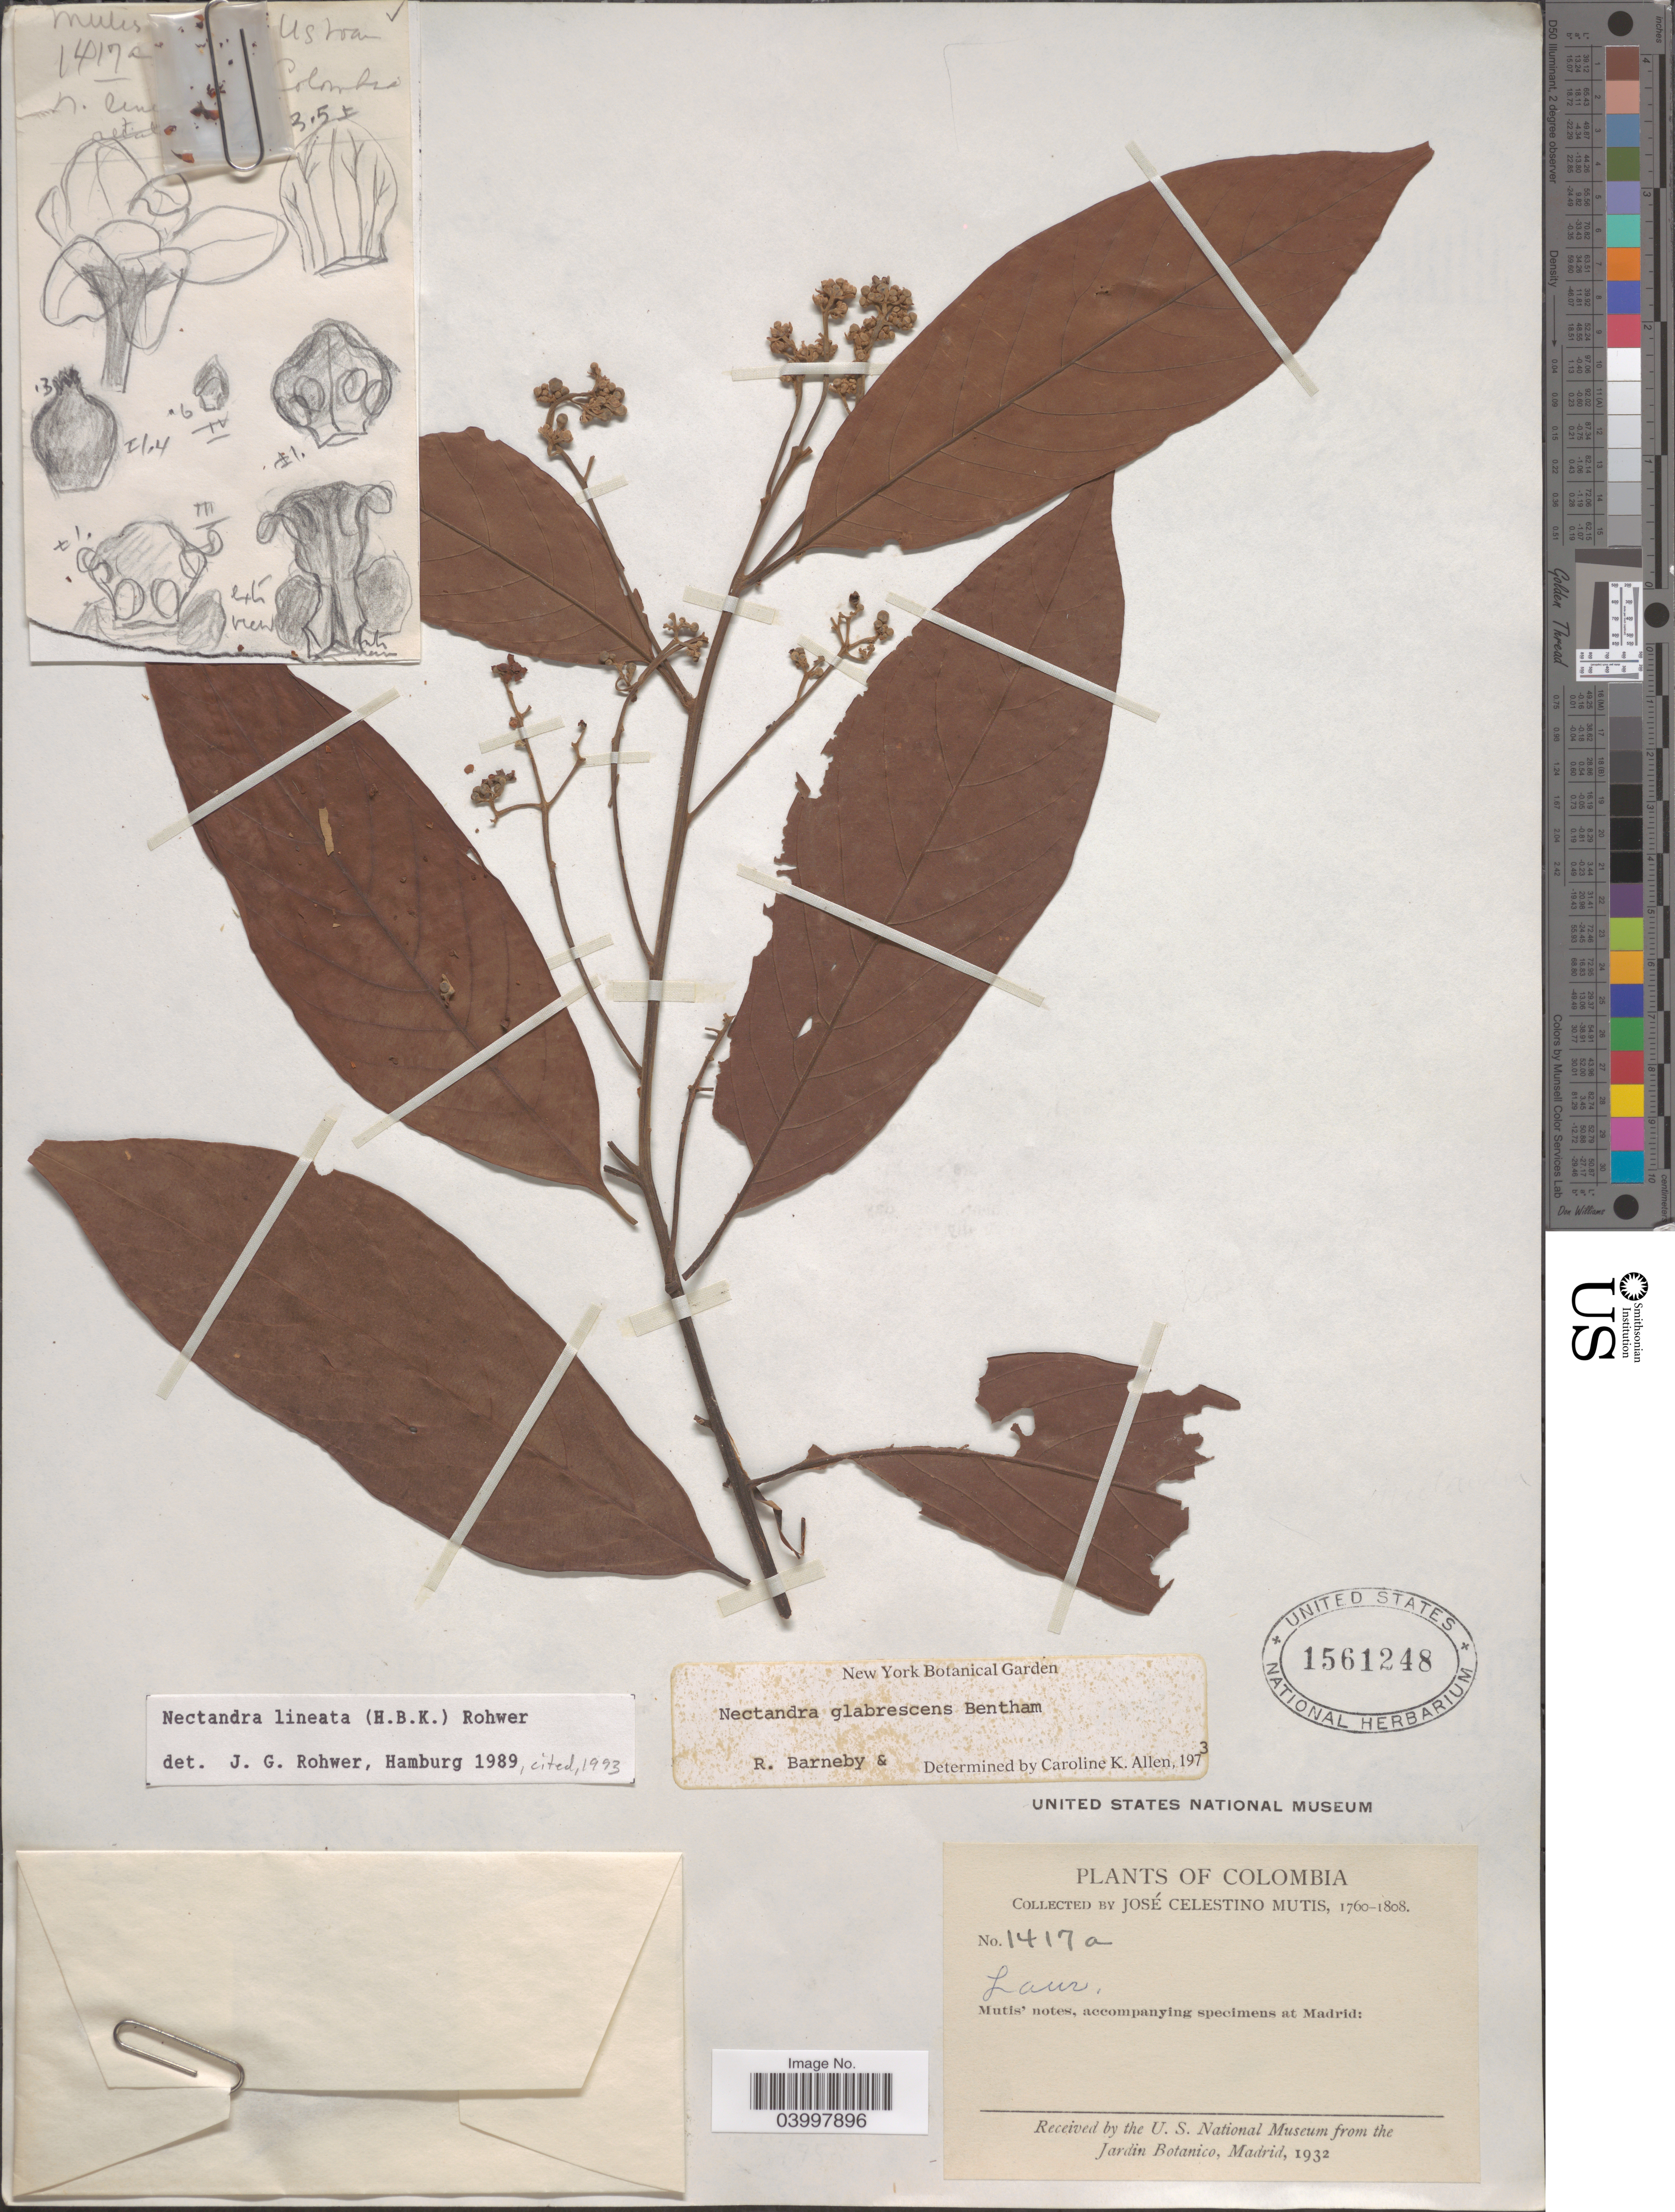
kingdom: Plantae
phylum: Tracheophyta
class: Magnoliopsida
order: Laurales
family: Lauraceae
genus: Nectandra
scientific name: Nectandra lineata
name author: (Kunth) Rohwer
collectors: J. C. B. Mutis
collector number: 1417a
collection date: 1760/1808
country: Colombia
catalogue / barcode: US 1561248